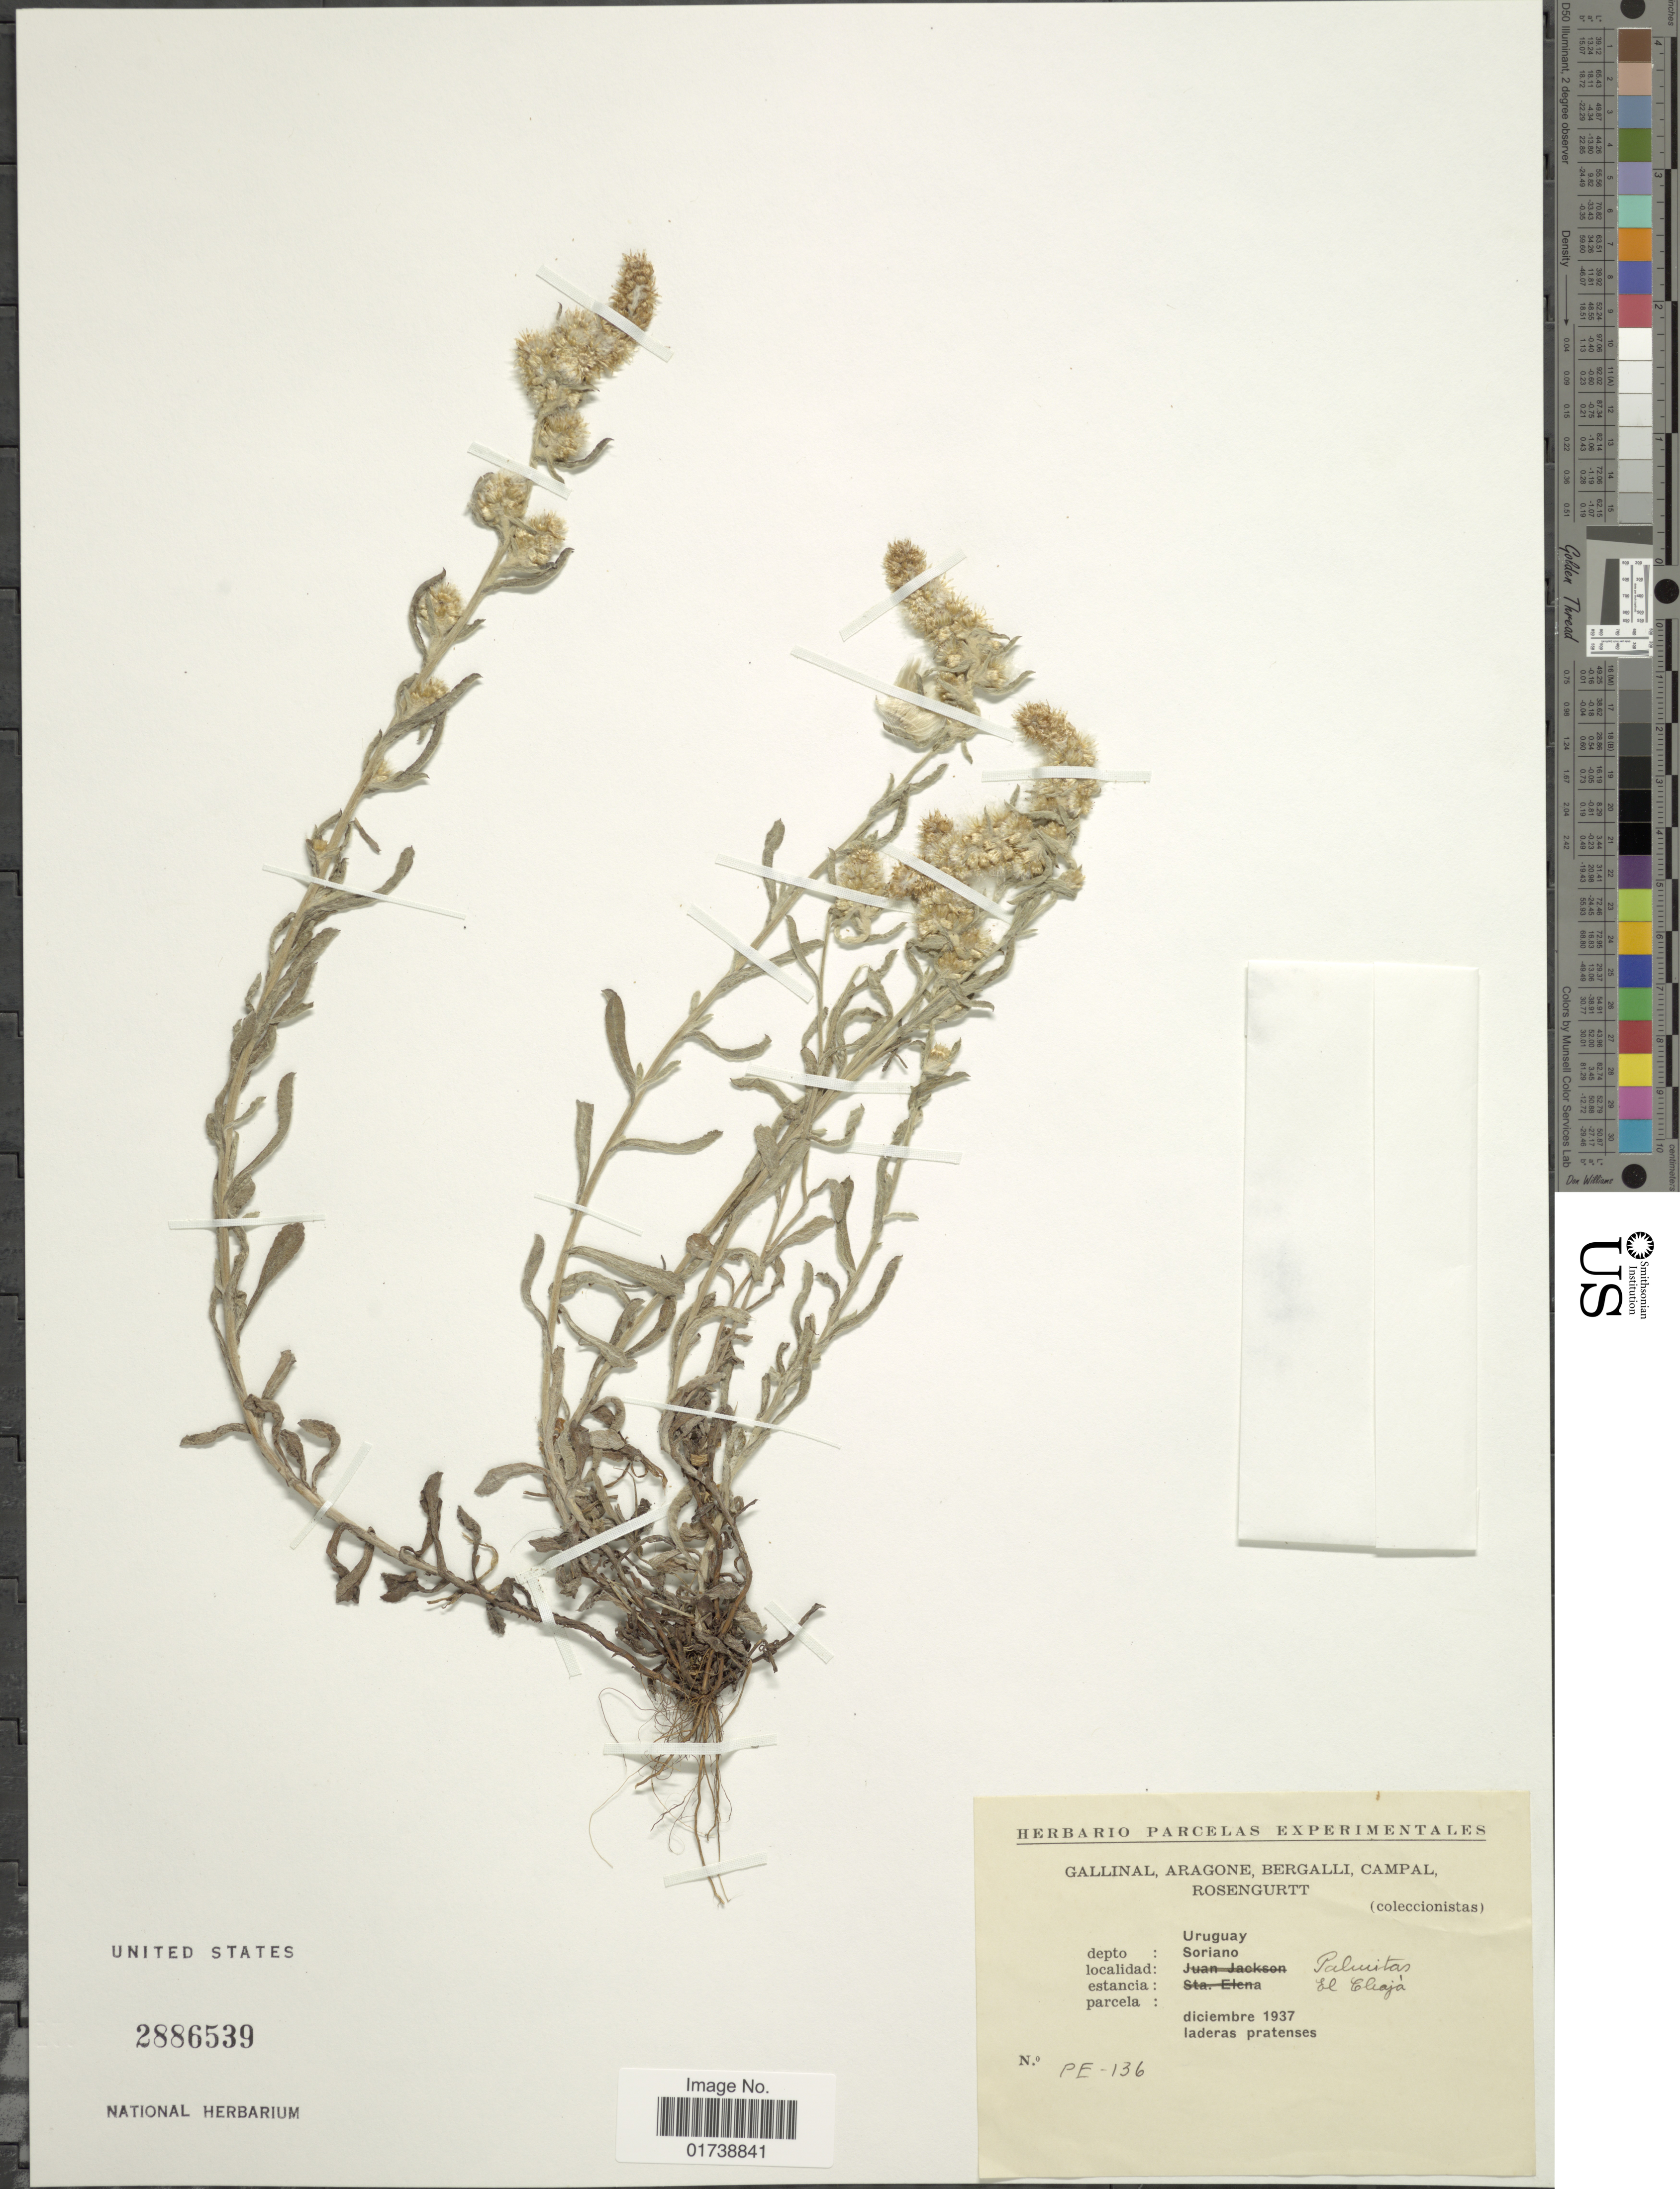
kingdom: Plantae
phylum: Tracheophyta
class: Magnoliopsida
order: Asterales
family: Asteraceae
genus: Gamochaeta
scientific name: Gamochaeta sp.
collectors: -. Gallinal, -- Aragone, -- Bergalli, -- Campal & Rosengurtt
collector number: PE-136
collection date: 1937-12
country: Uruguay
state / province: Soriano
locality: Palmitas, Chajá.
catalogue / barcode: US 2886539